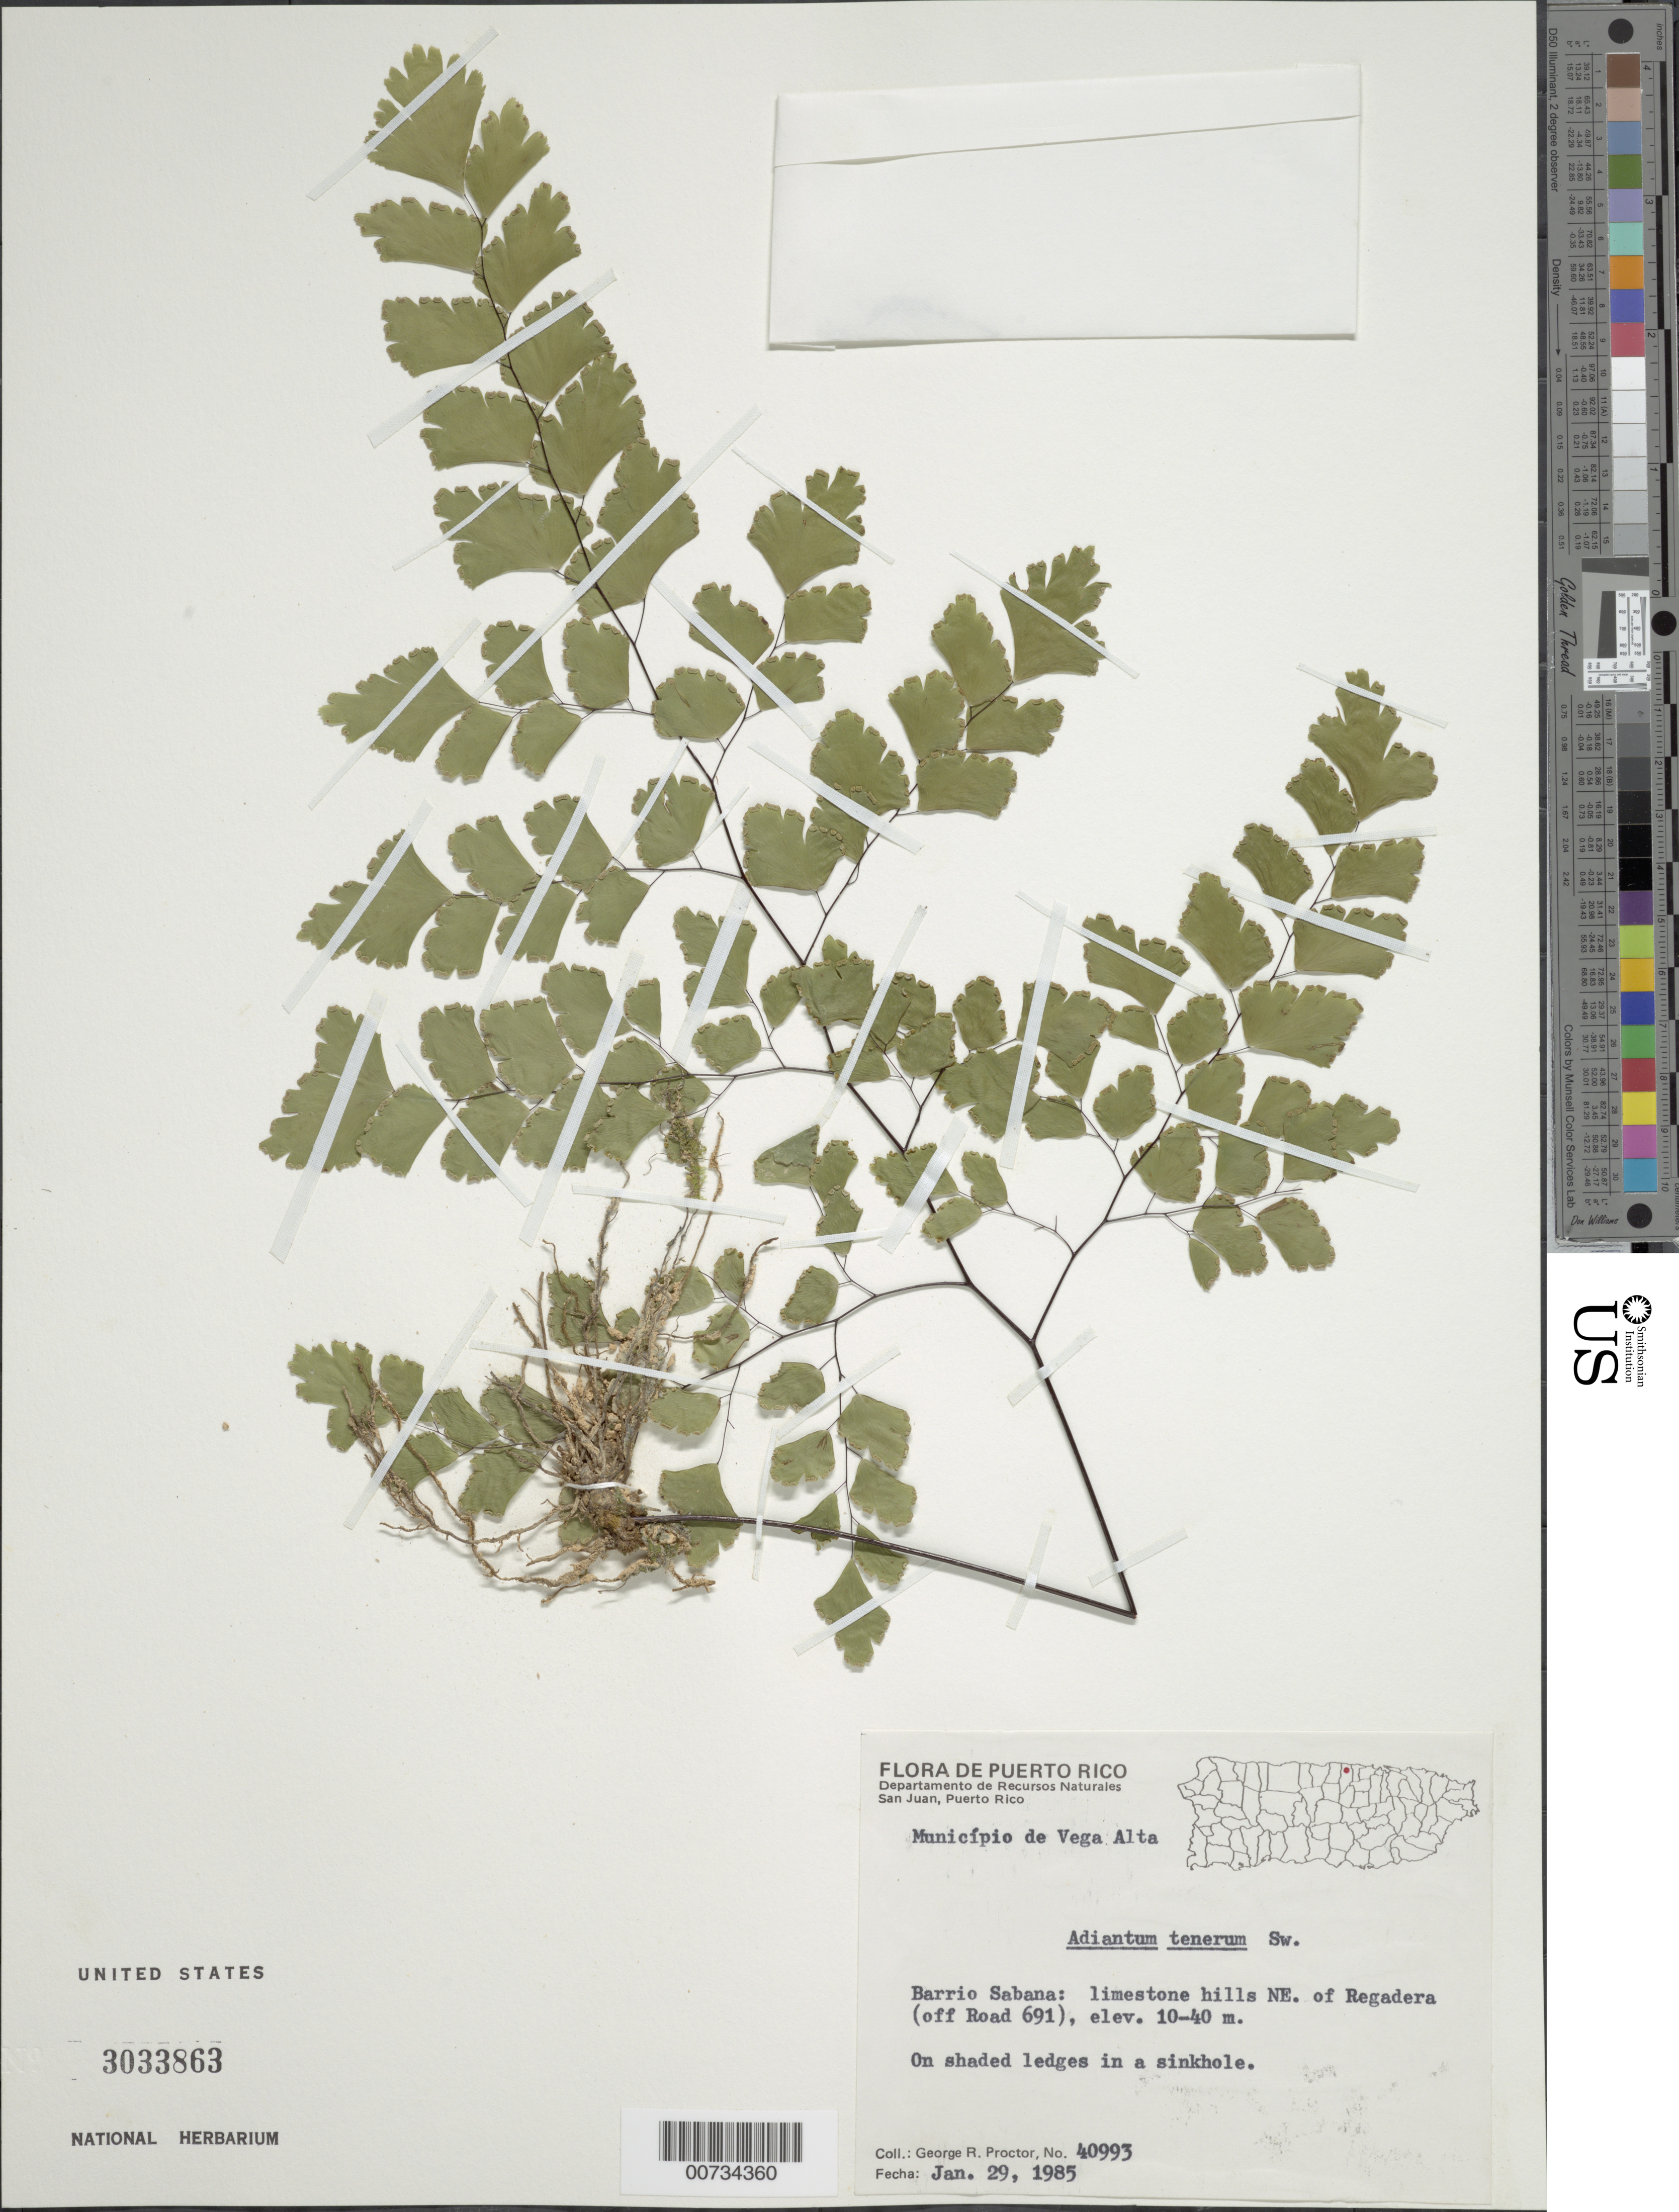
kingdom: Plantae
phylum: Tracheophyta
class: Polypodiopsida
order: Polypodiales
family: Pteridaceae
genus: Adiantum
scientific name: Adiantum tenerum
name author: Sw.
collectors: G. R. Proctor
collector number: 40993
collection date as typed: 29 Jan 1985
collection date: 1985-01-29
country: Puerto Rico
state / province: Vega Alta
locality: Mun. Vega Alta, Barrio Sabana: limestone hills NE of Regadera (off Road 691)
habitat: On shaded ledges in a sinkhole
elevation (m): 10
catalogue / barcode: US 3033863